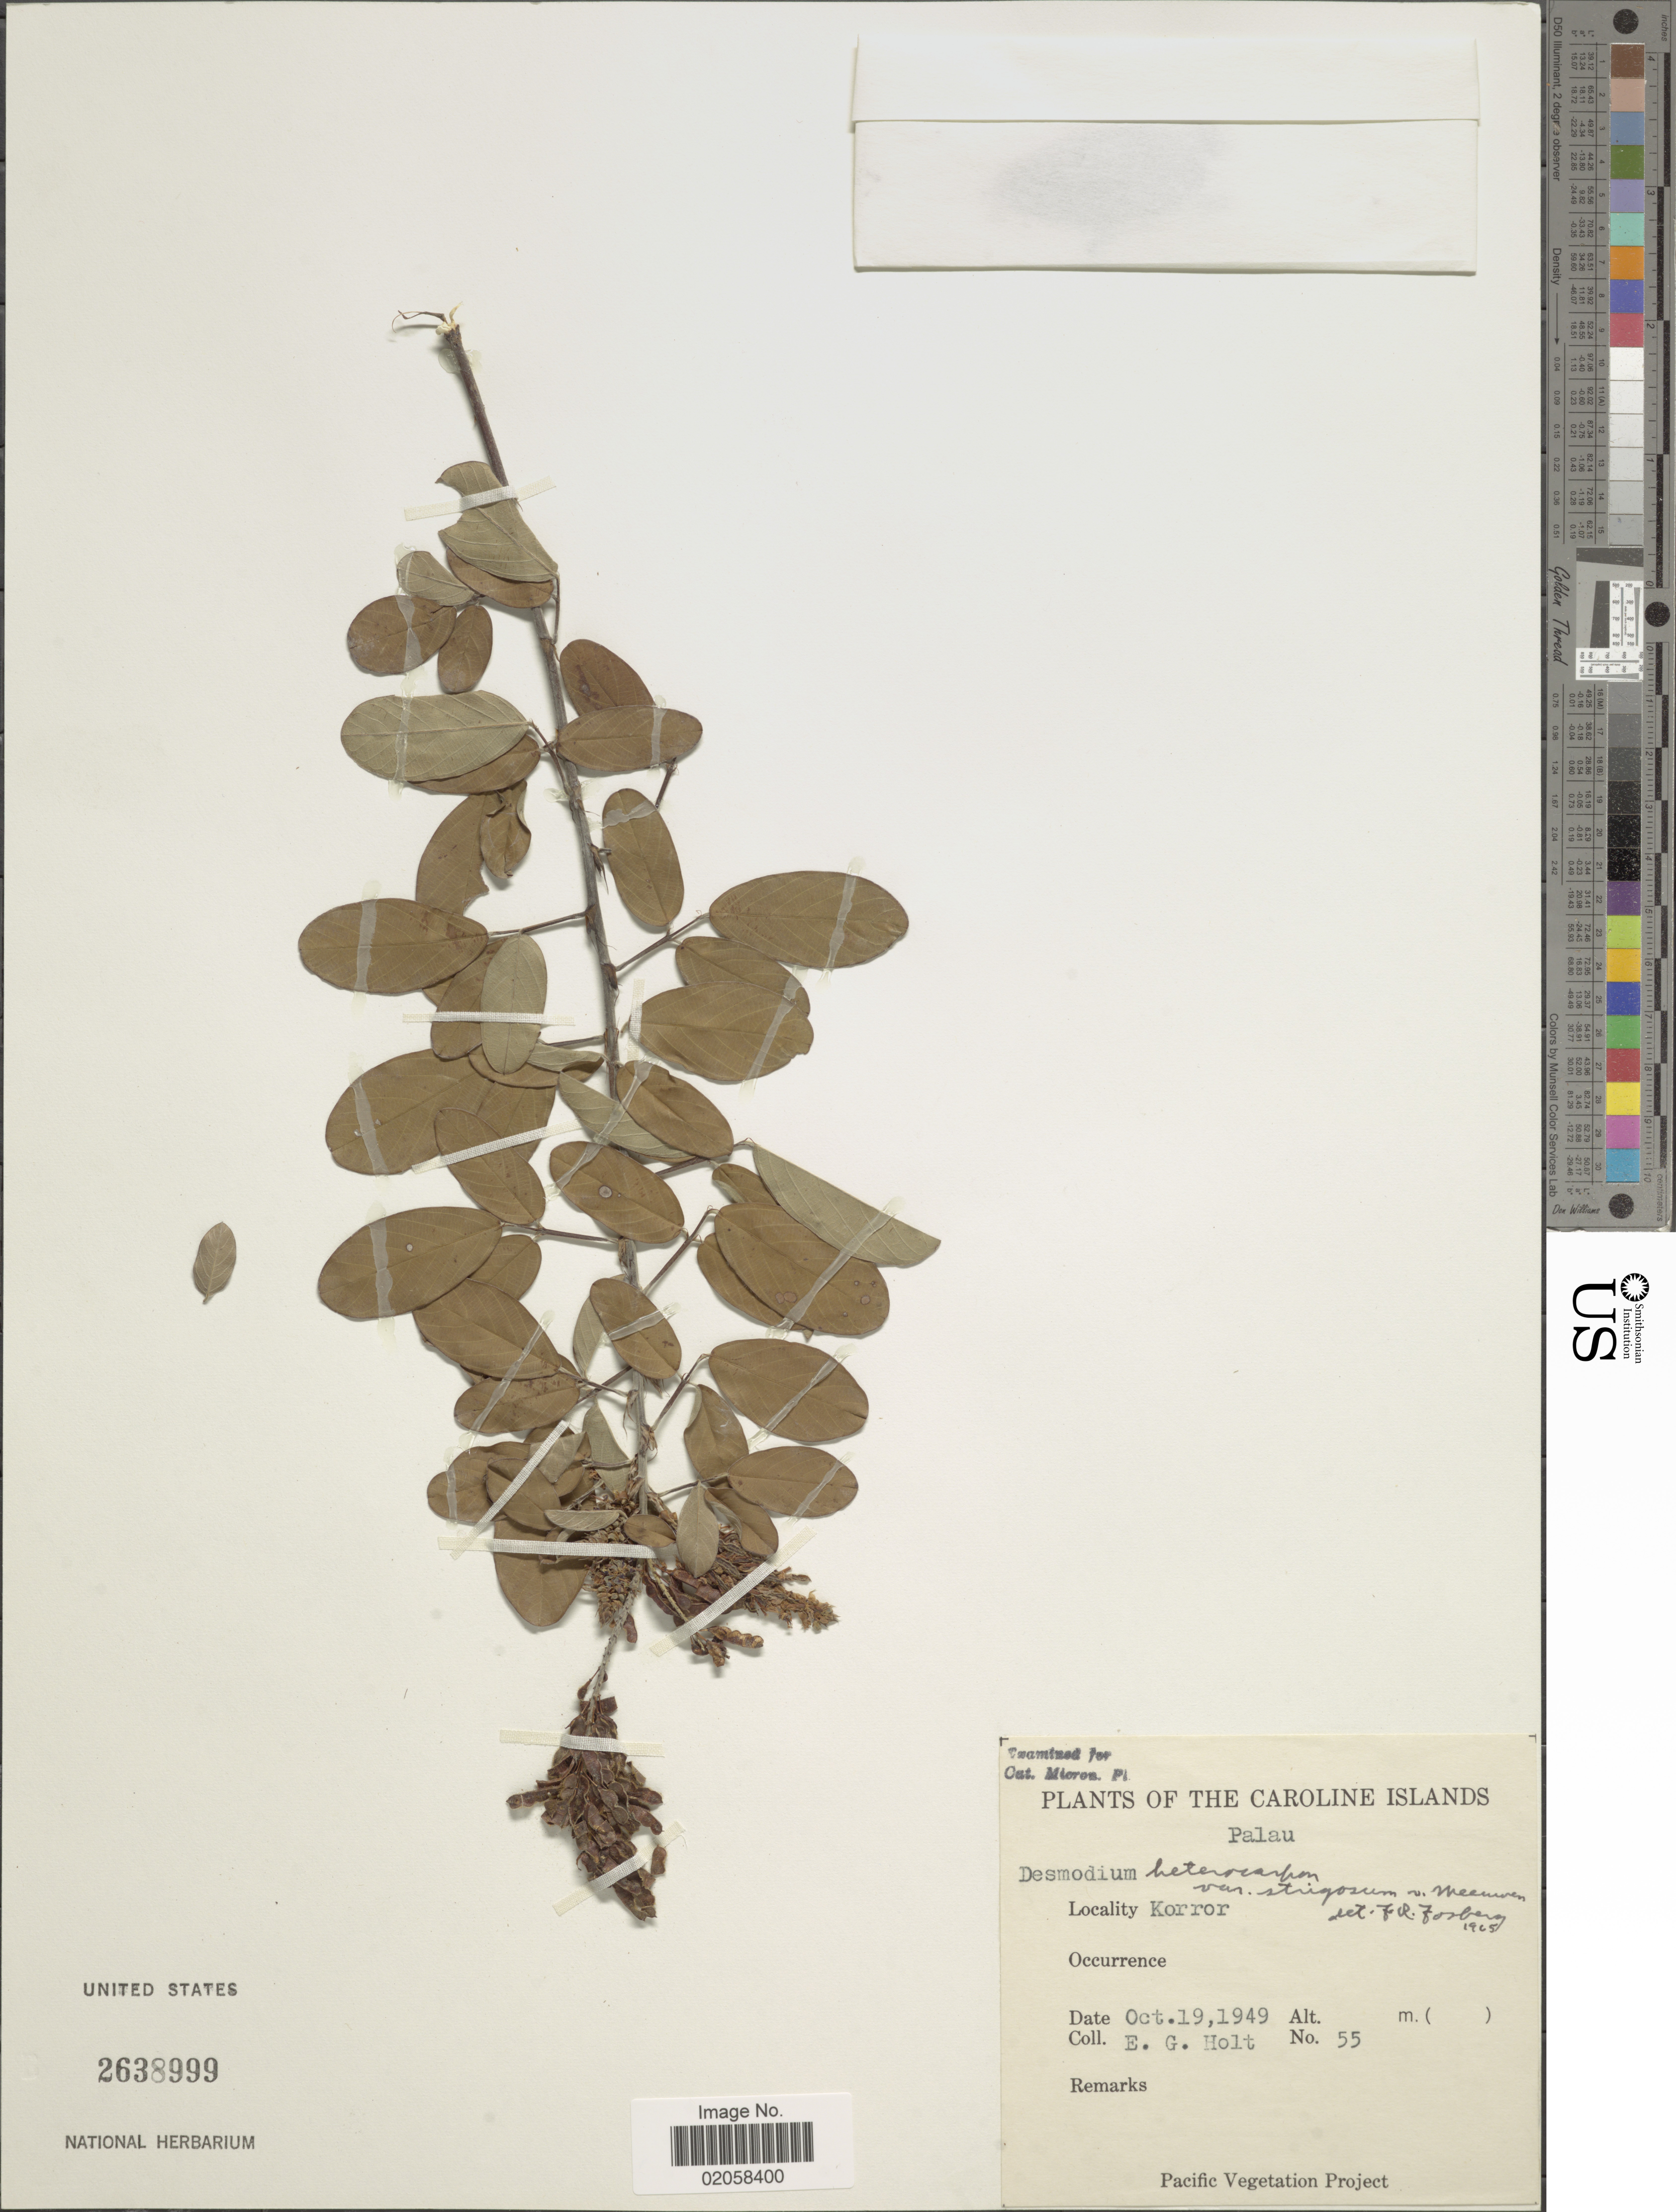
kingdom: Plantae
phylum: Tracheophyta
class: Magnoliopsida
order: Fabales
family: Fabaceae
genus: Grona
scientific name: Grona heterocarpos var. strigosa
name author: (Meeuwen) H. Ohashi & K. Ohashi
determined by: Strong, Mark T., (BOT), Smithsonian Institution - National Museum of Natural History (UNITED STATES)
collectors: E. G. Holt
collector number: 55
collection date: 1949-10-19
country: Palau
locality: Caroline Islands, Palau, Koror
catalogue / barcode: US 2638999